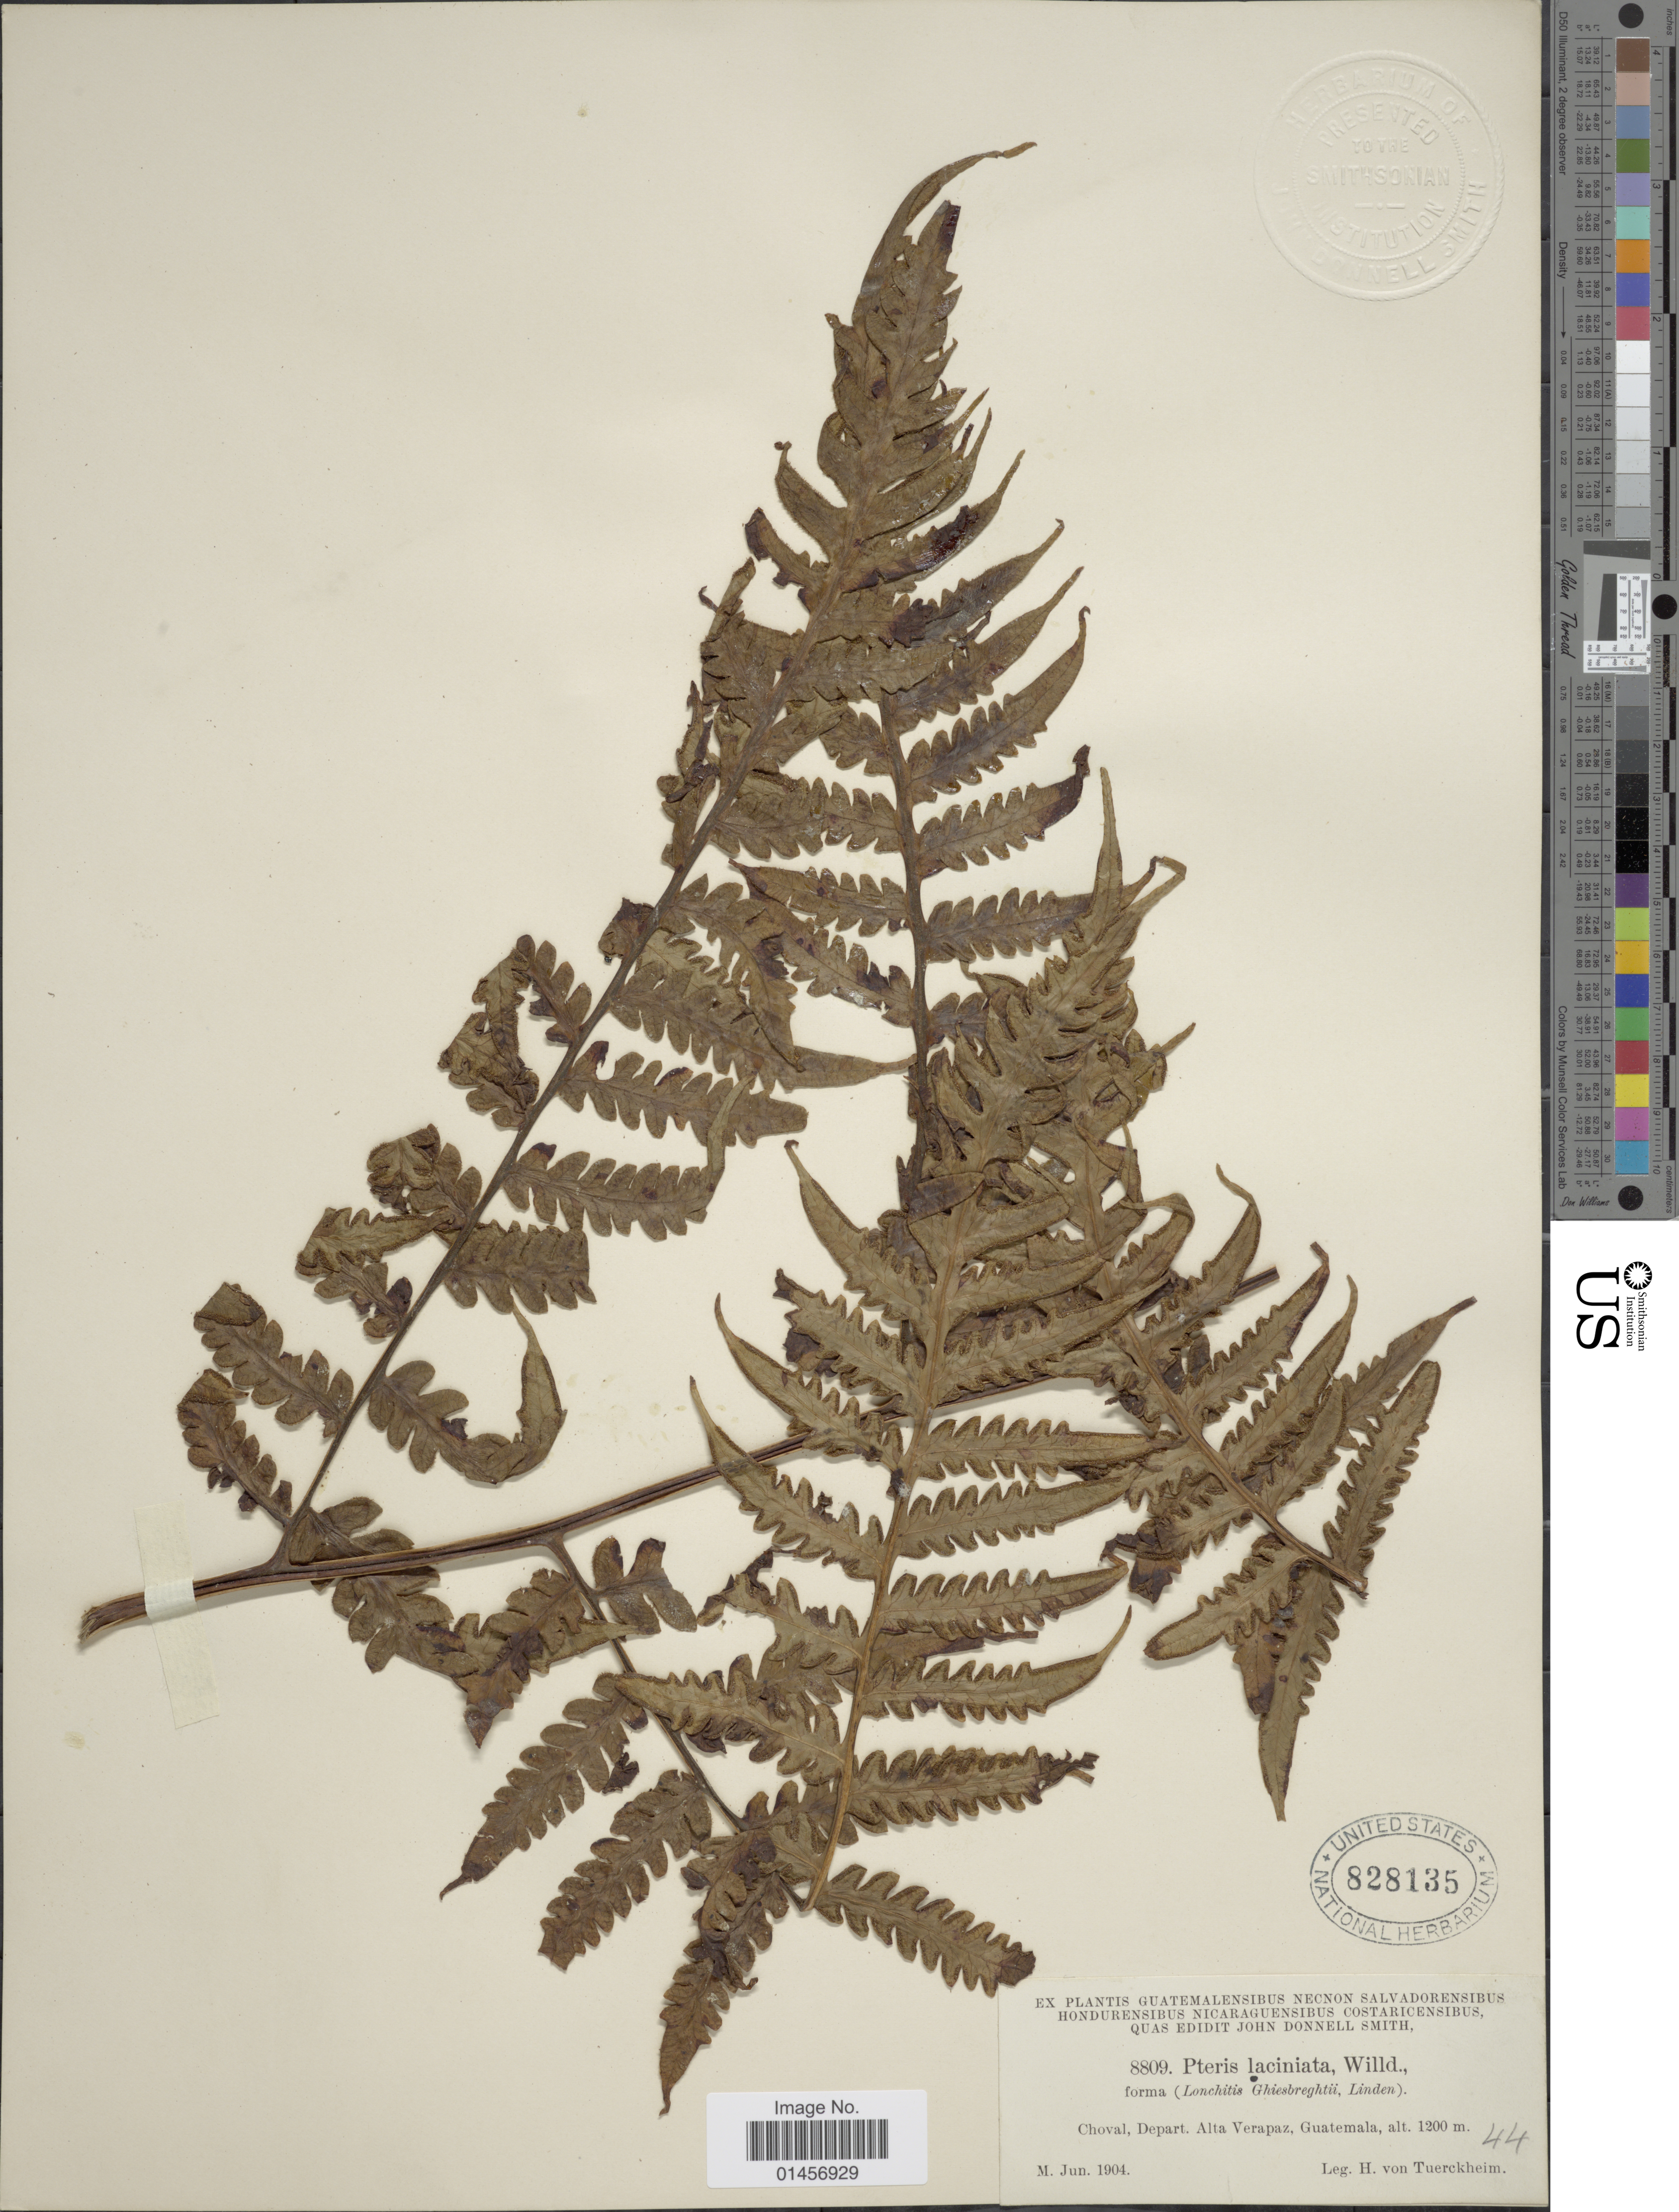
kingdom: Plantae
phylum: Tracheophyta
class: Polypodiopsida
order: Polypodiales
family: Lonchitidaceae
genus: Lonchitis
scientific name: Lonchitis hirsuta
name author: L.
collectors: H. von Türckheim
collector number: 8809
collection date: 1904-06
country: Guatemala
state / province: Alta Verapaz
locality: Choval, Depart. Alta Verapaz, Guatemala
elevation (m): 1200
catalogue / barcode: US 828135